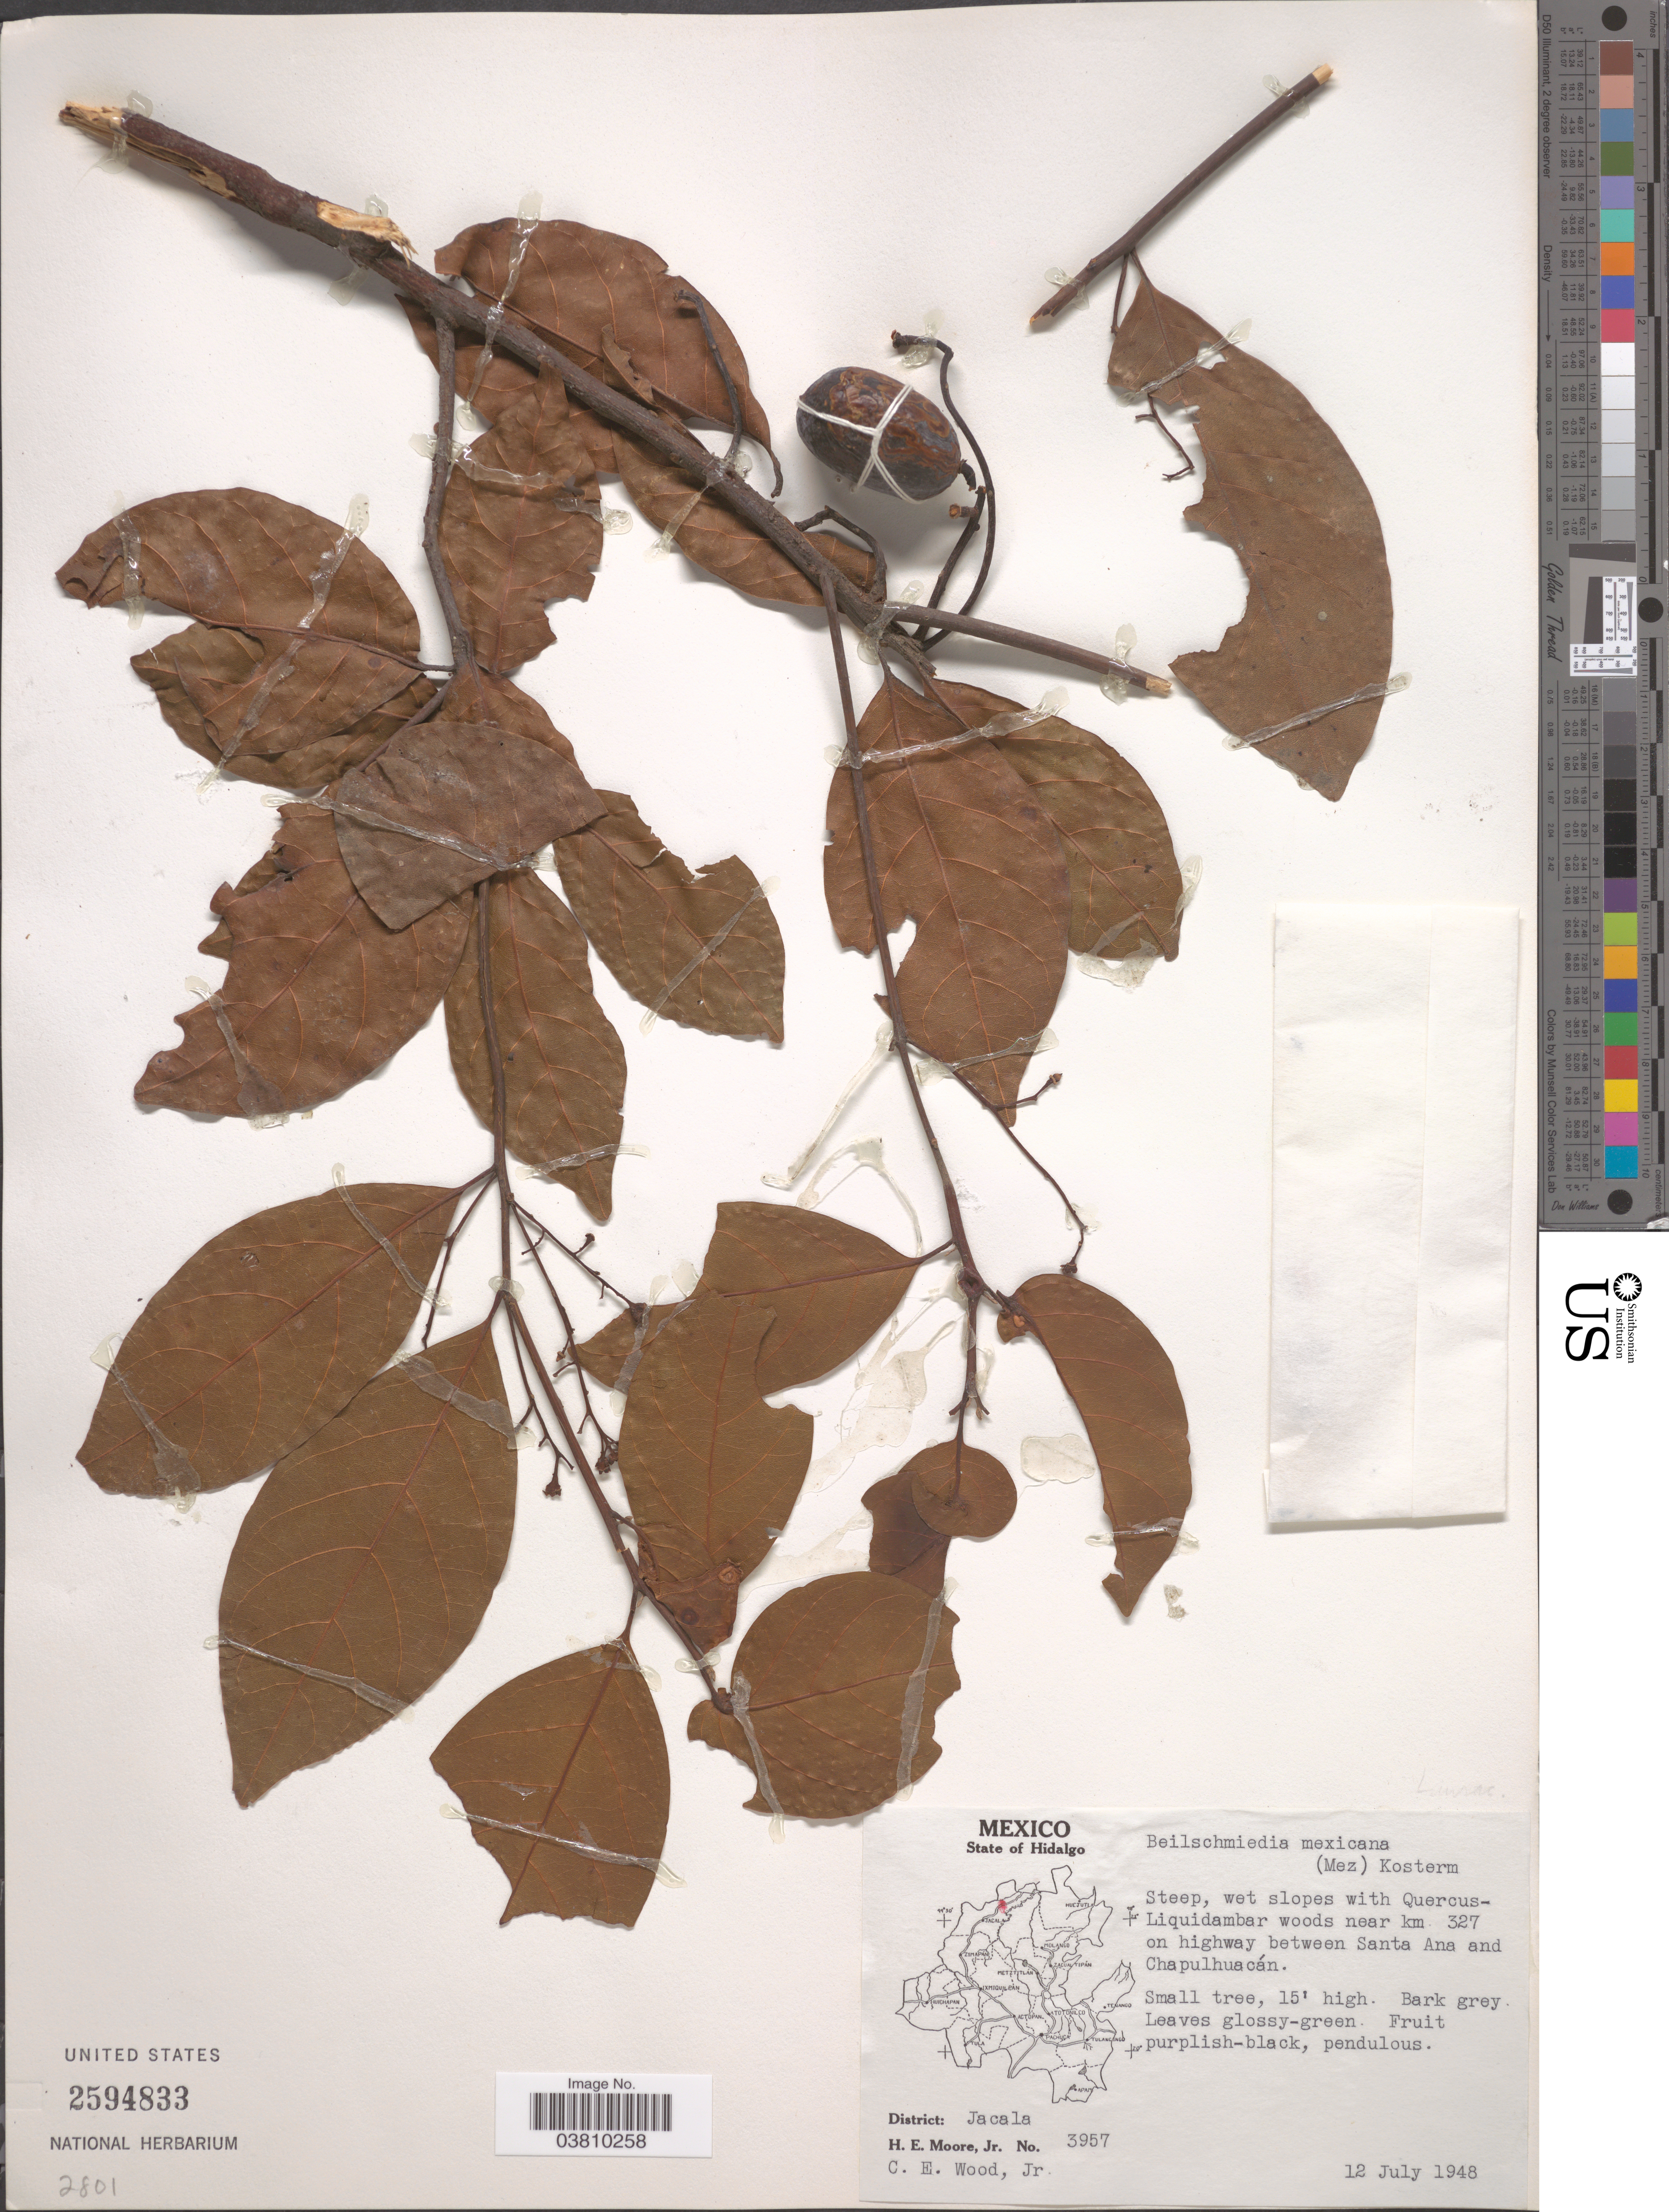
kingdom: Plantae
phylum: Tracheophyta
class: Magnoliopsida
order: Laurales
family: Lauraceae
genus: Beilschmiedia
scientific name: Beilschmiedia mexicana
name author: (Mez) Kosterm.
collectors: H. Moore & C. Wood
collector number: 3957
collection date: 1948-07-12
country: Mexico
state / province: Hidalgo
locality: Near km 327 on highway between Santa Ana and Chapulhuacán.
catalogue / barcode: US 2594833